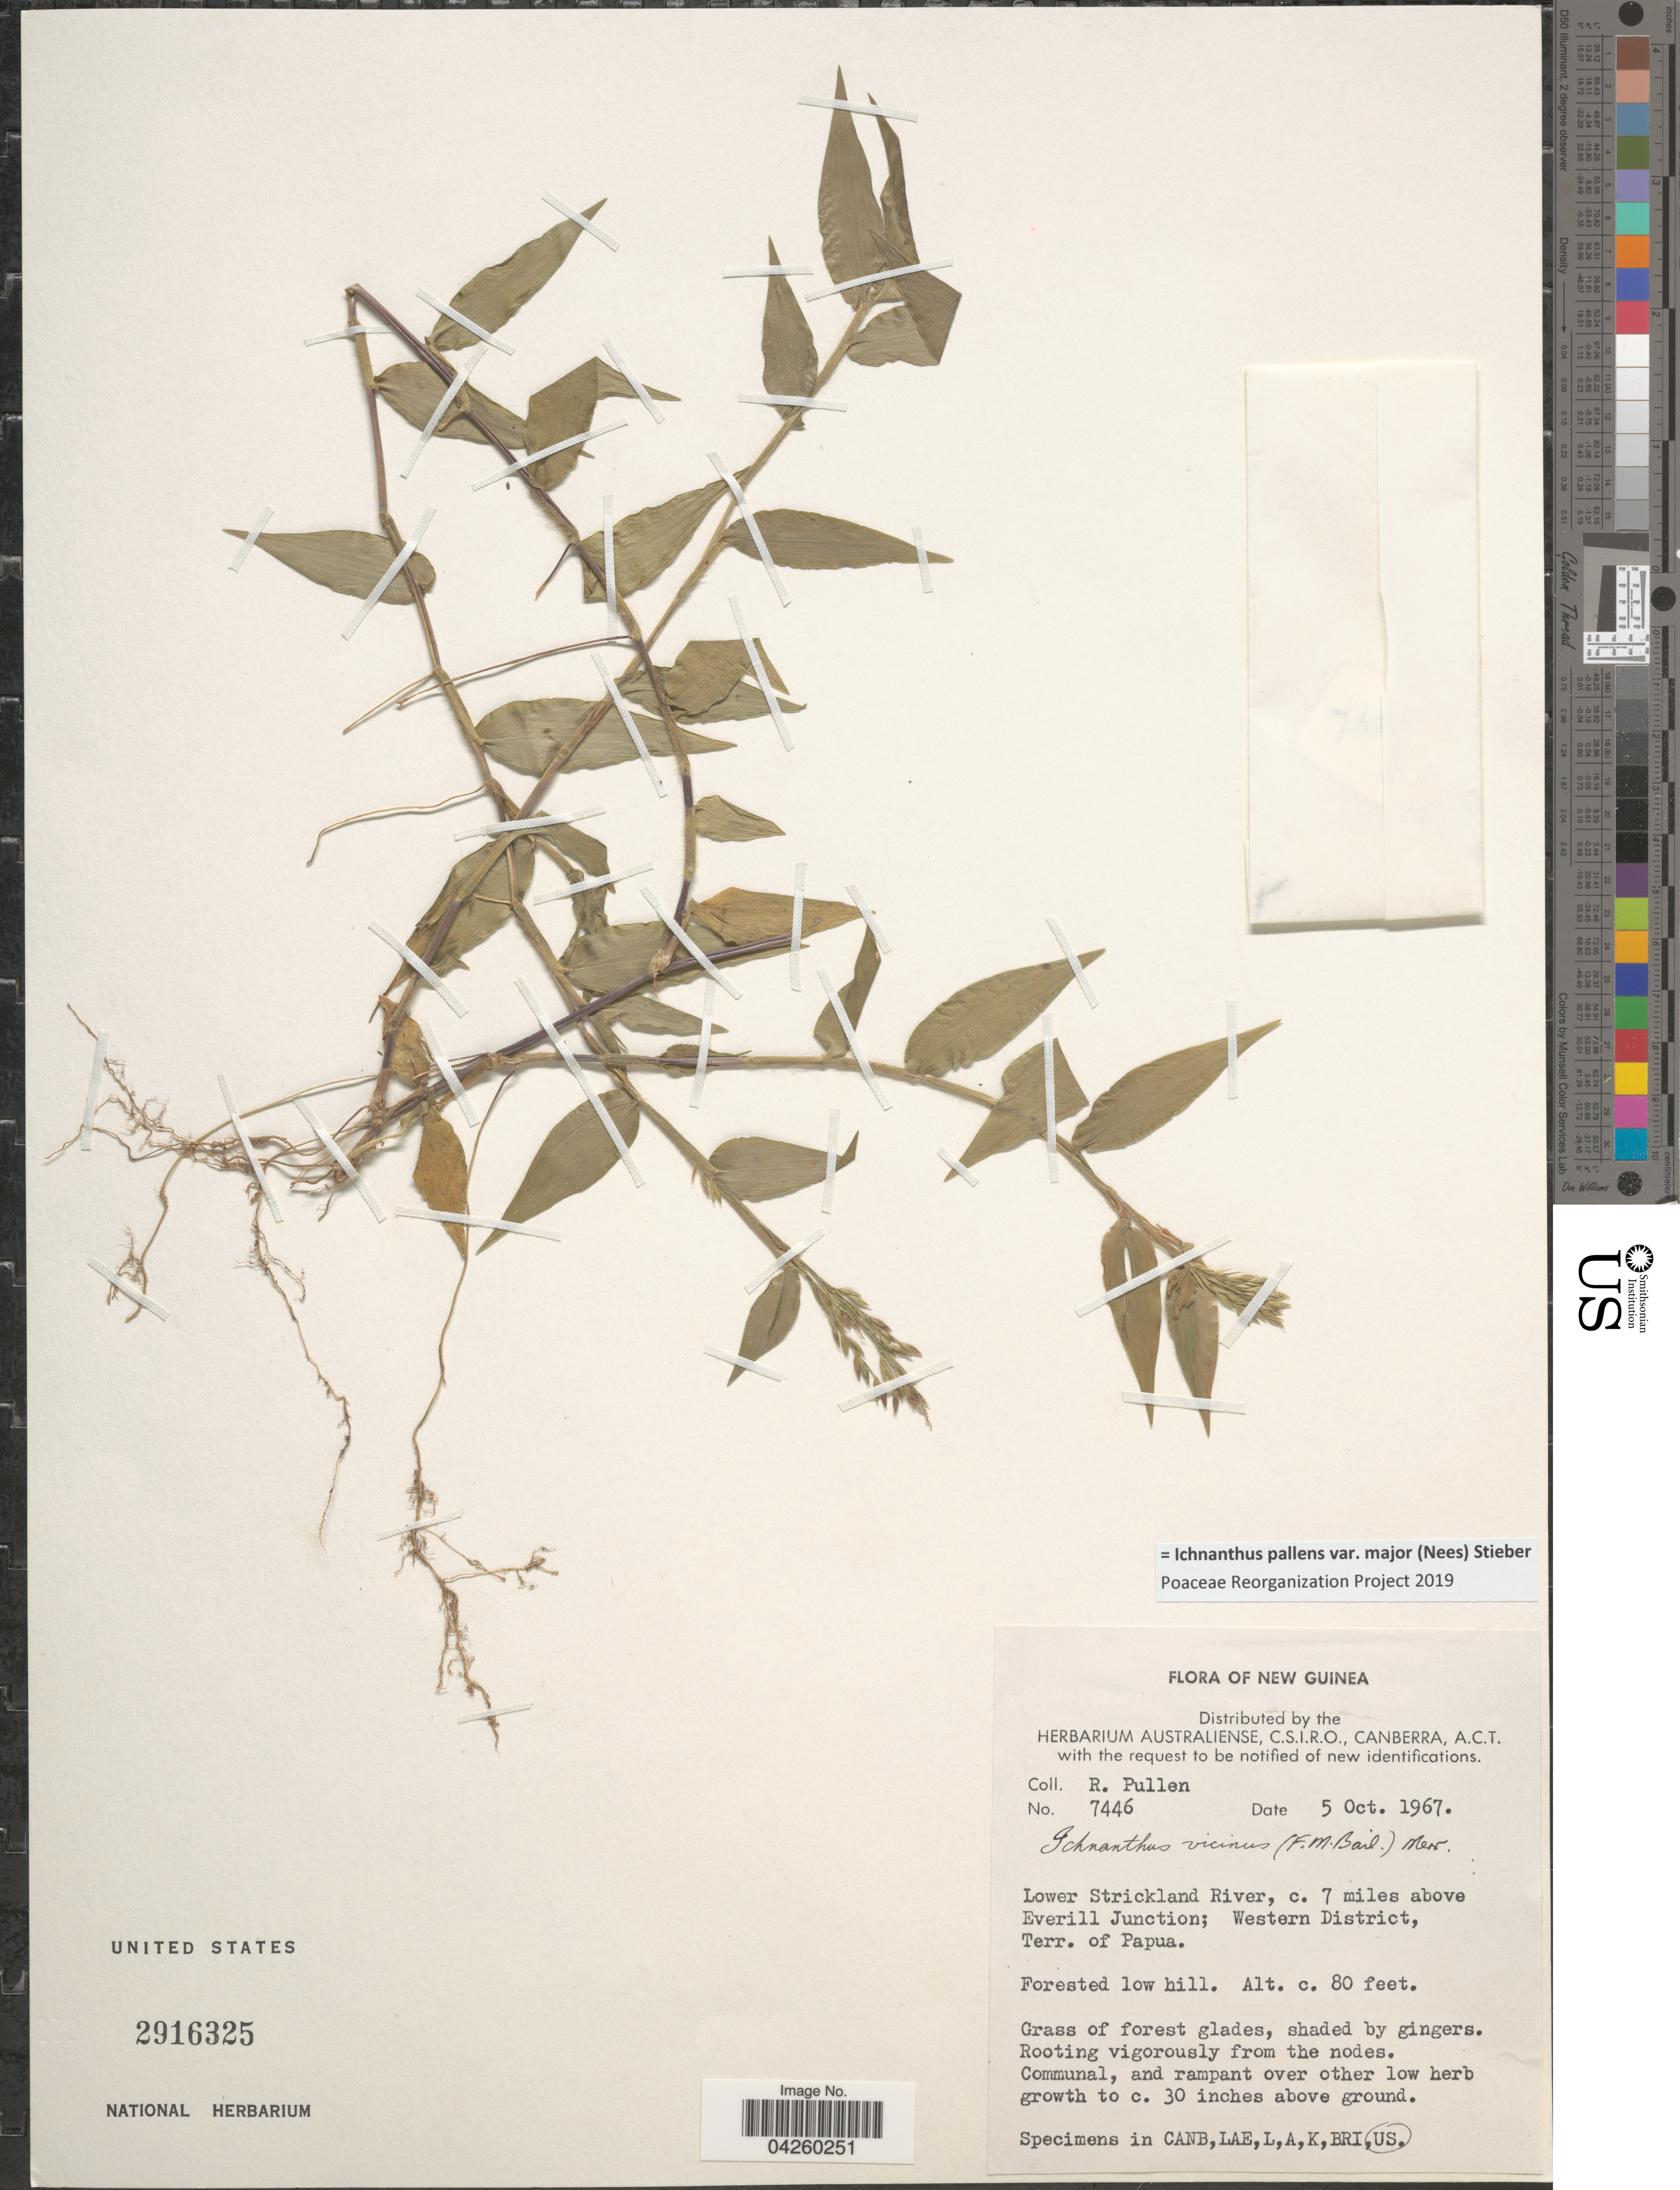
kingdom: Plantae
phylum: Tracheophyta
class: Liliopsida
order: Poales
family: Poaceae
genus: Ichnanthus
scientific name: Ichnanthus pallens var. major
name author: (Nees) Stieber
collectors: R. Pullen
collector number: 7446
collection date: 1967-10-05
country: Papua New Guinea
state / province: Manus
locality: New Guinea. Lower Strickland River, c. 7 miles above Everill Junction; Western District, Terr. of Papua.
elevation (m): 24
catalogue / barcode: US 2916325